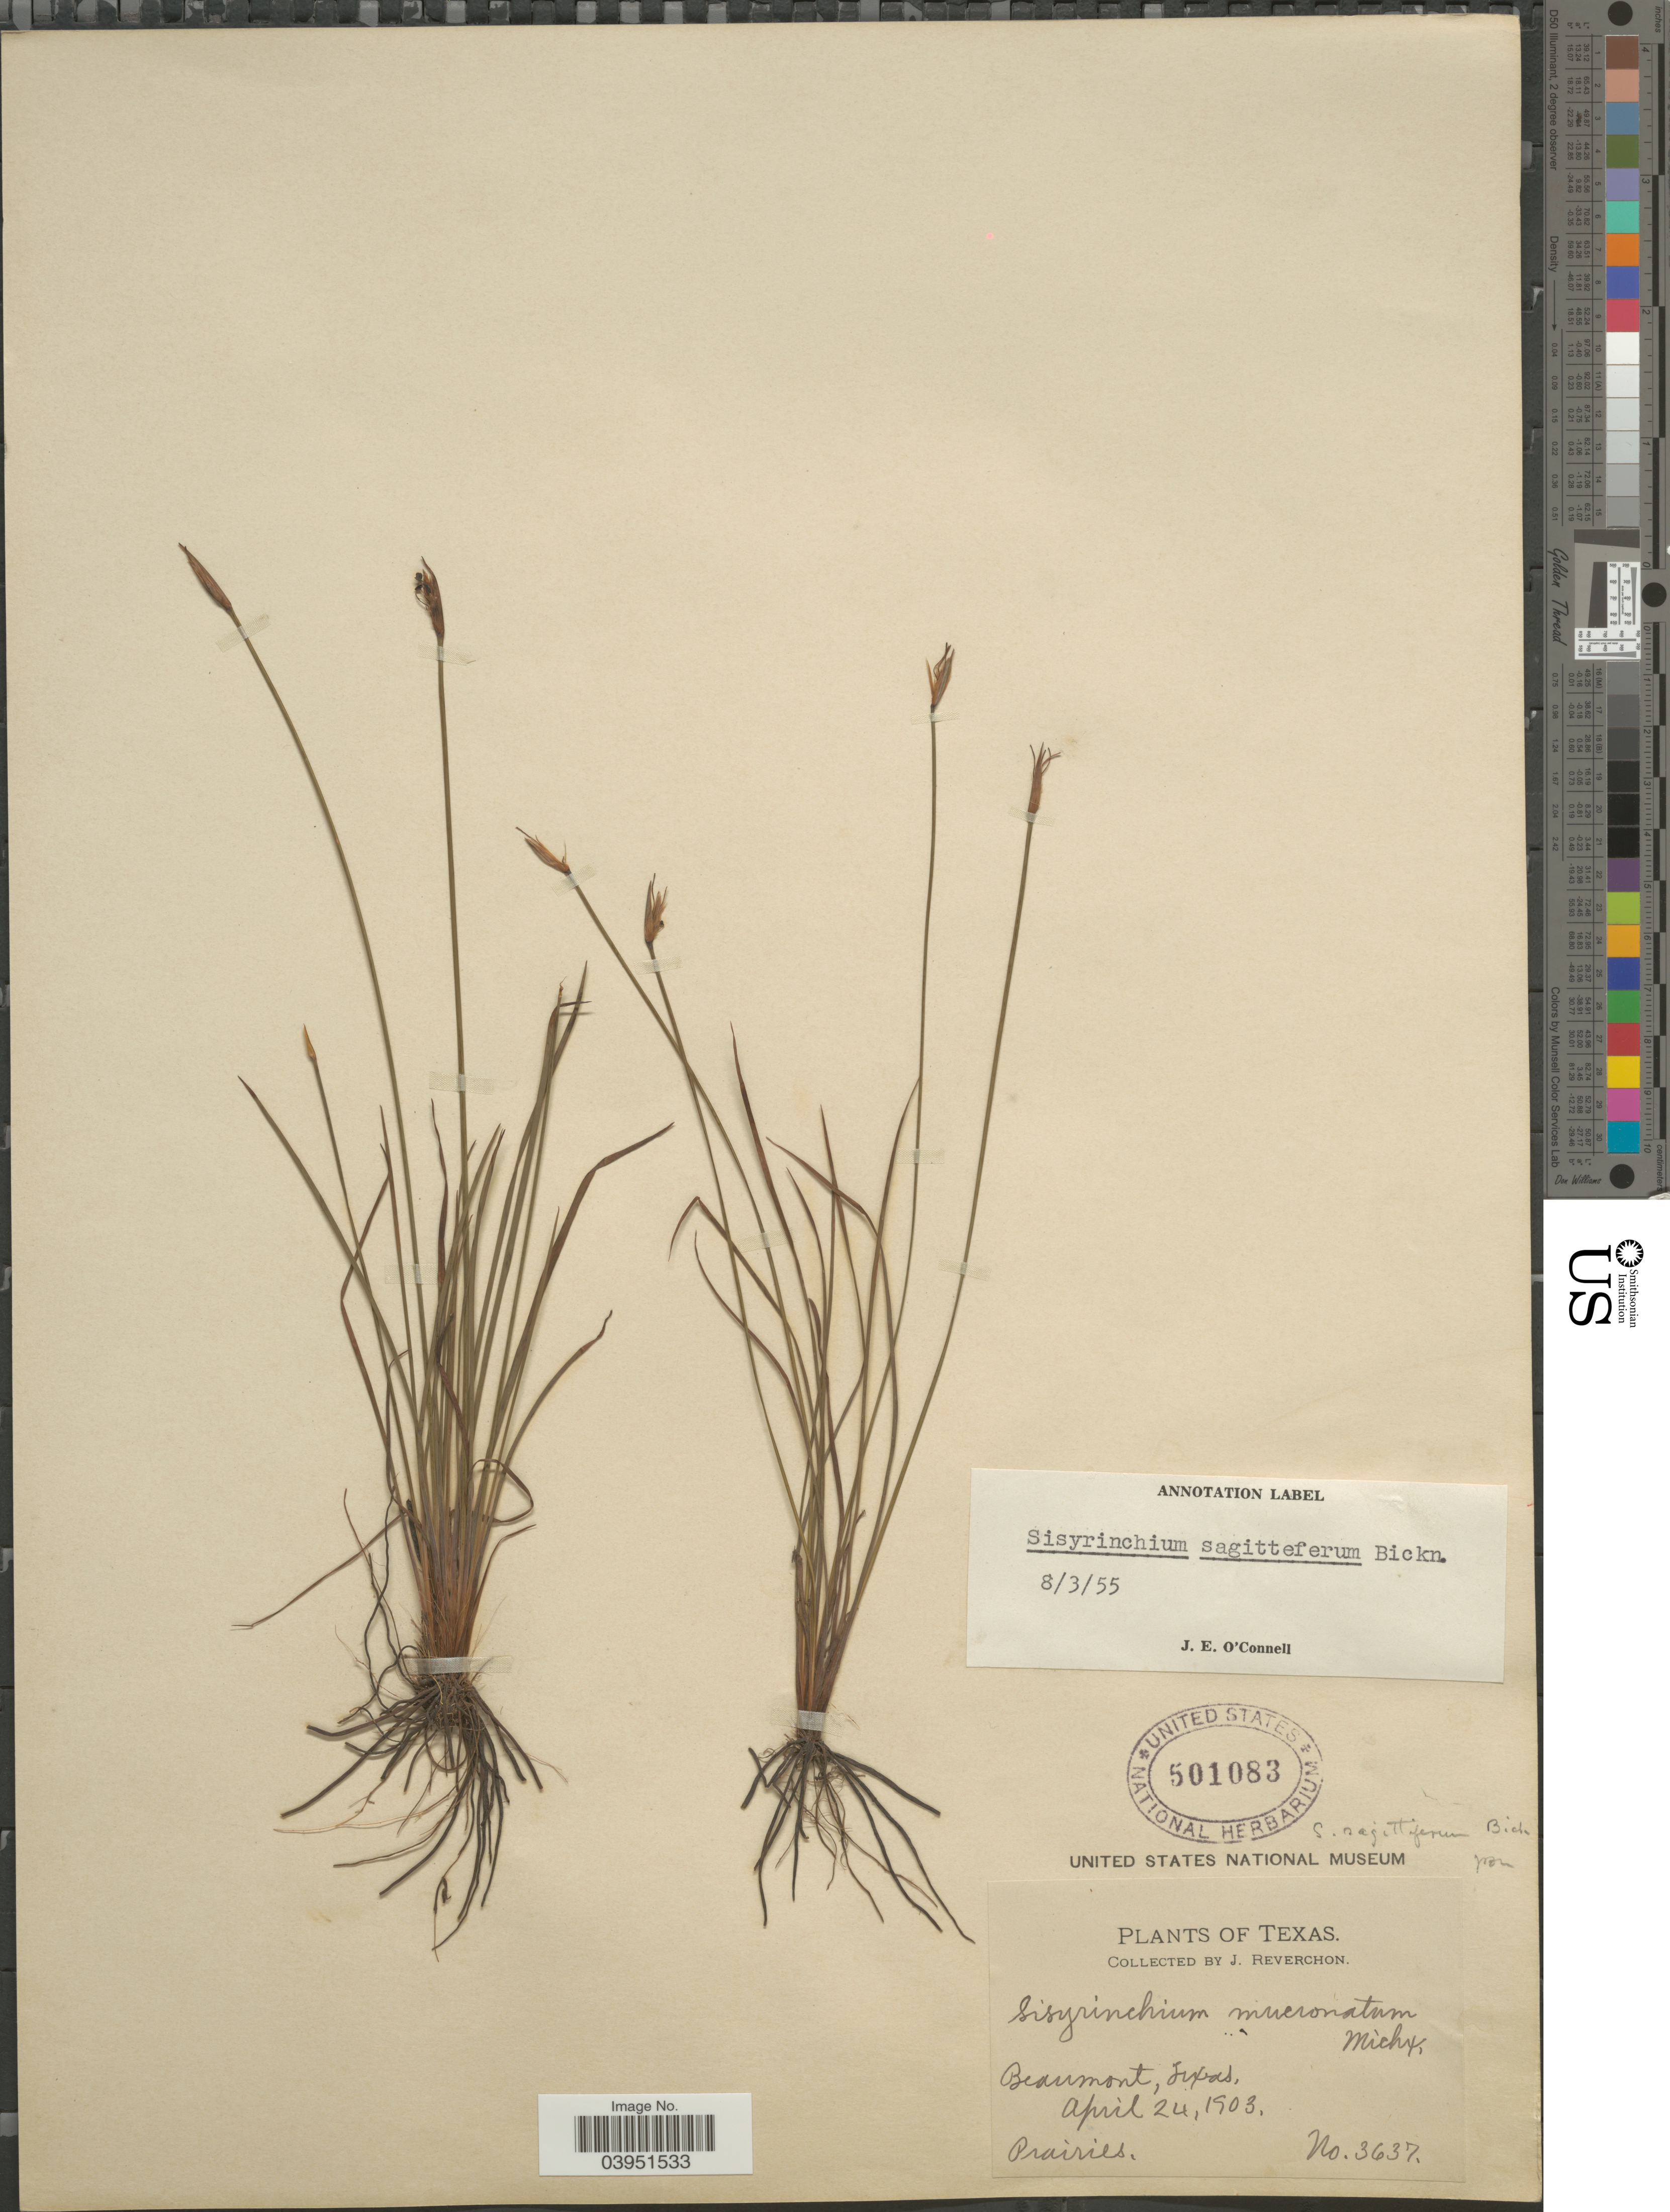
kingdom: Plantae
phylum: Tracheophyta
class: Liliopsida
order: Asparagales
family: Iridaceae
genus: Sisyrinchium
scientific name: Sisyrinchium sagittiferum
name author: E.P. Bicknell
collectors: J. Reverchon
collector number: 3637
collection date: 1903-04-24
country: United States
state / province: Texas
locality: Beaumont.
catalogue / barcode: US 501083